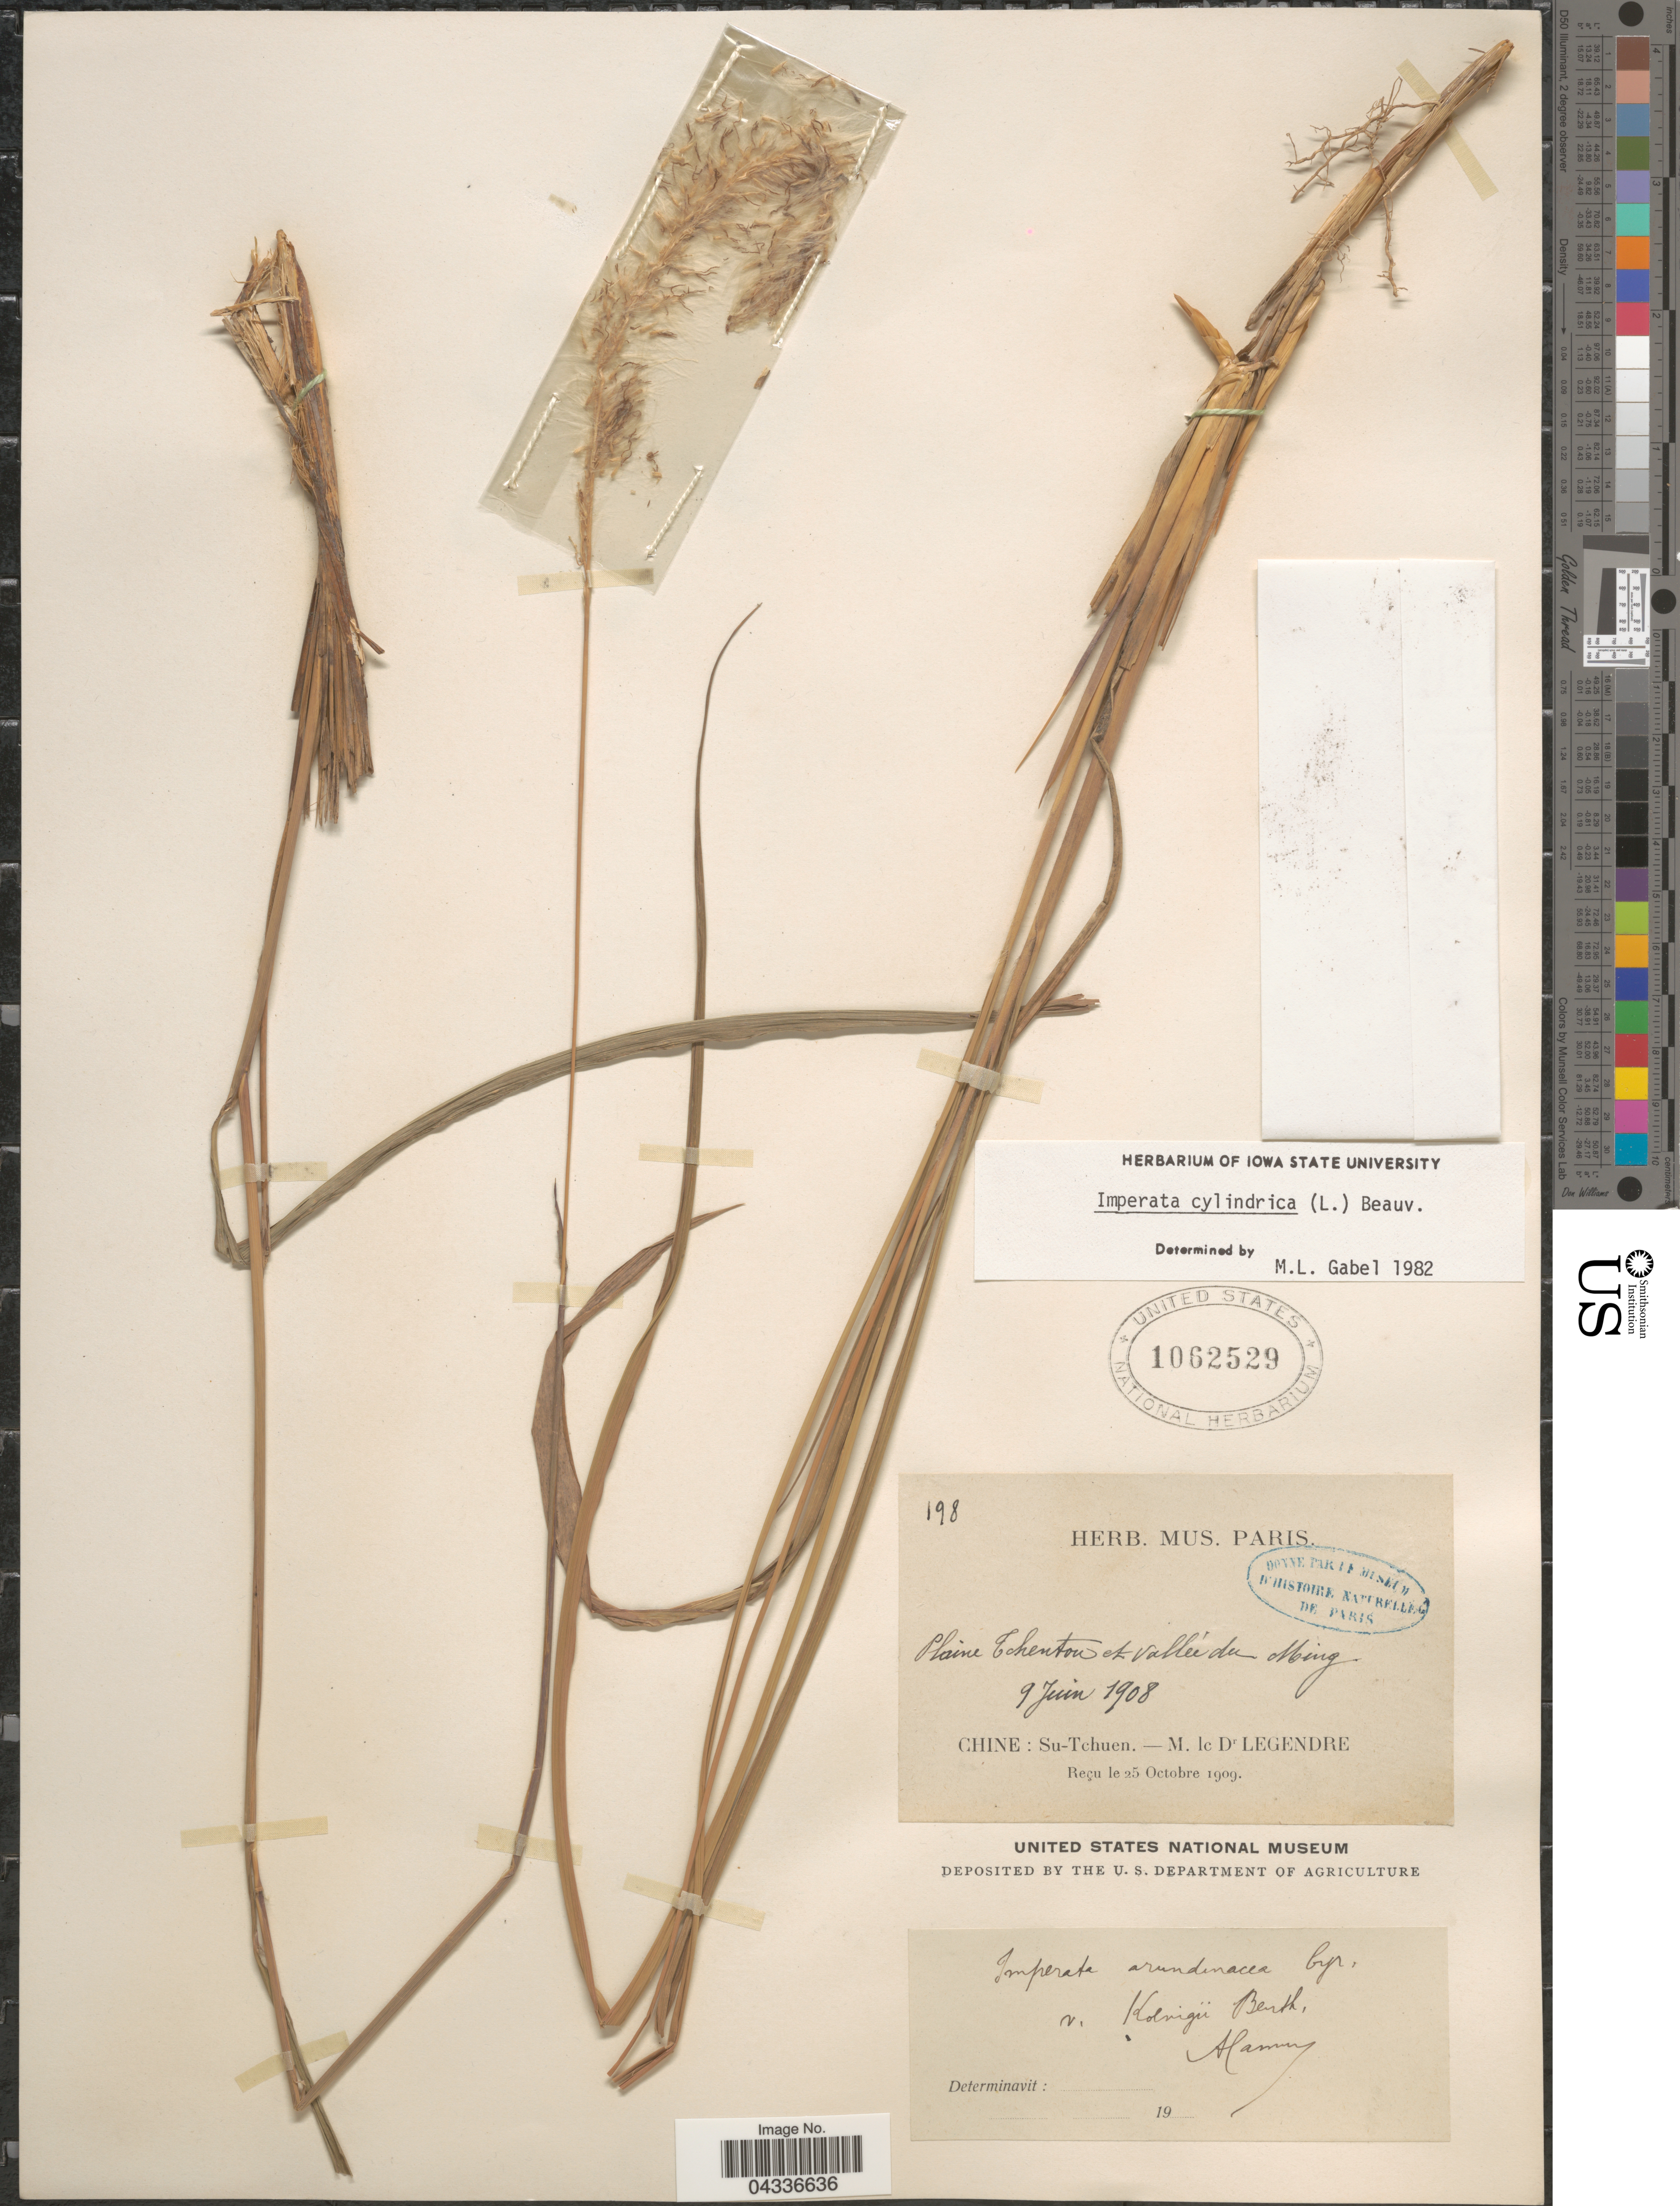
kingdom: Plantae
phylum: Tracheophyta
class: Liliopsida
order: Poales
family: Poaceae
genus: Imperata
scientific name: Imperata cylindrica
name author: (L.) P. Beauv.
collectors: Legendre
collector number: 198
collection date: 1908-06-09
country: China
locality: Plaine Tchenton et vallée du Ming. Chine : Su-Tchuen.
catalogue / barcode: US 1062529